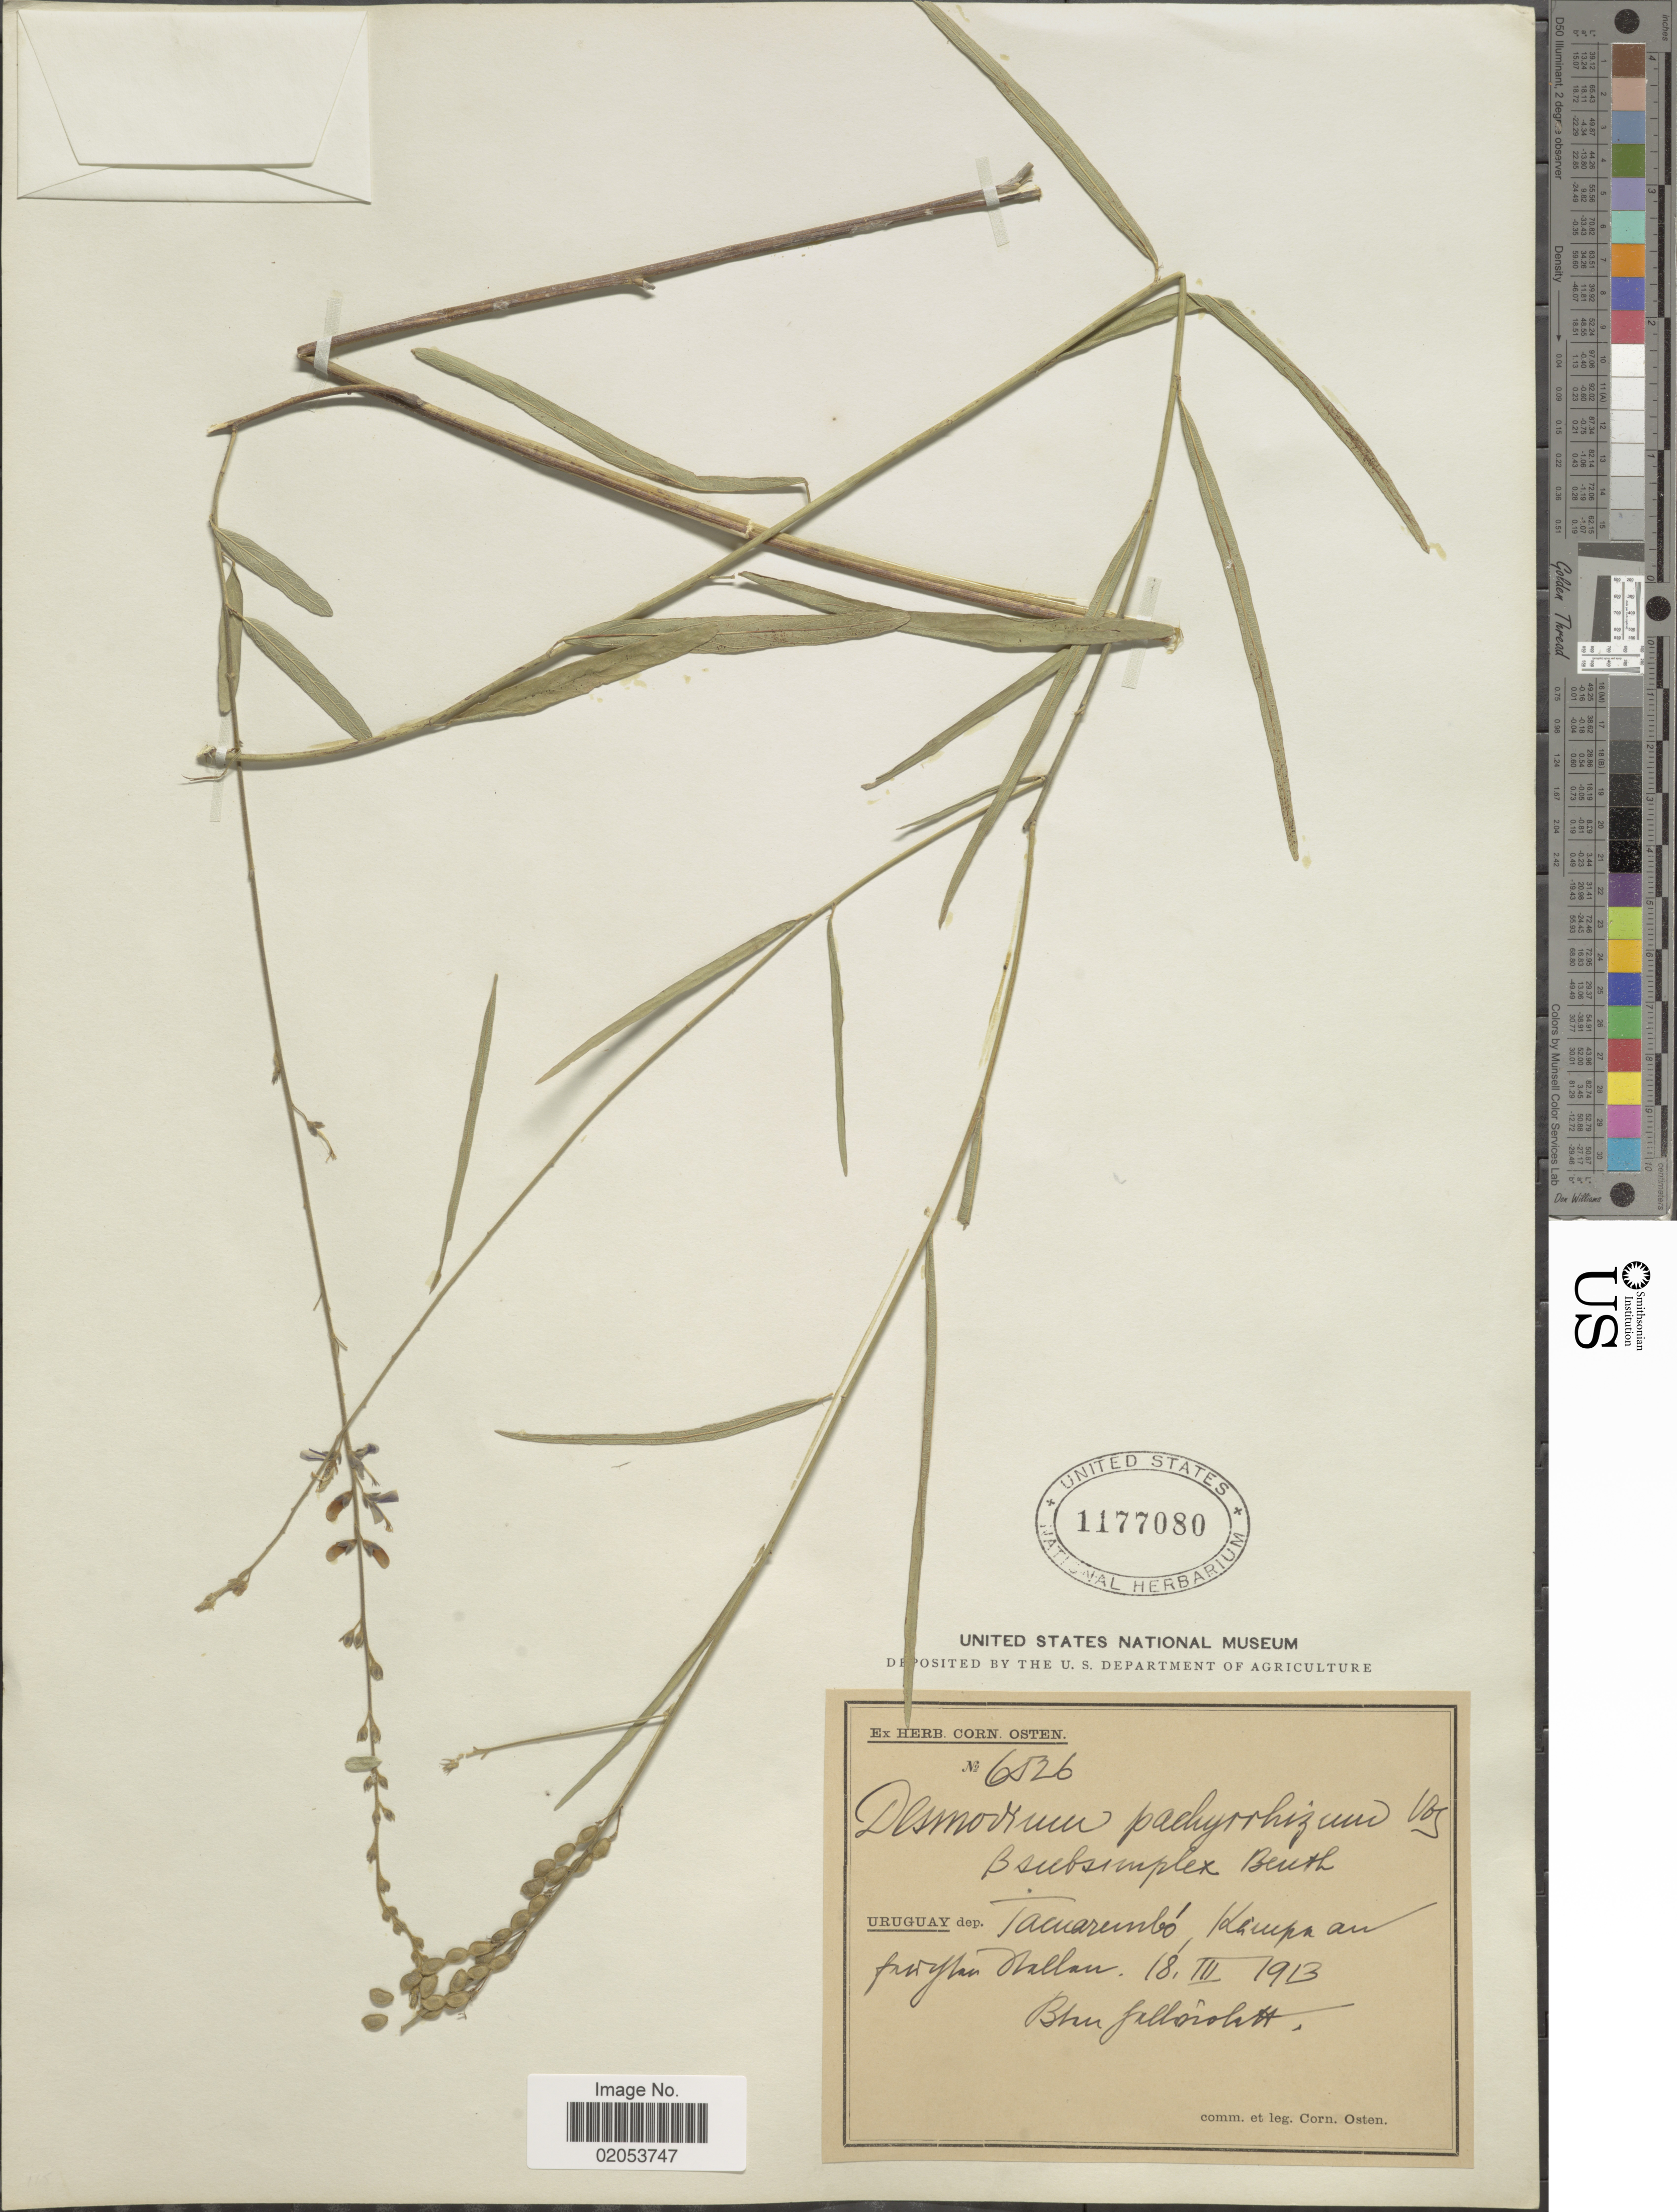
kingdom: Plantae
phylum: Tracheophyta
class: Magnoliopsida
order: Fabales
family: Fabaceae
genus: Desmodium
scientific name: Desmodium pachyrrhizum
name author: Vogel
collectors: C. Osten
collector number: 6526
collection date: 1913-03-18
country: Uruguay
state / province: Tacuarembó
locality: Karupa an frughan Ballan [interpreted]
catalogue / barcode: US 1177080